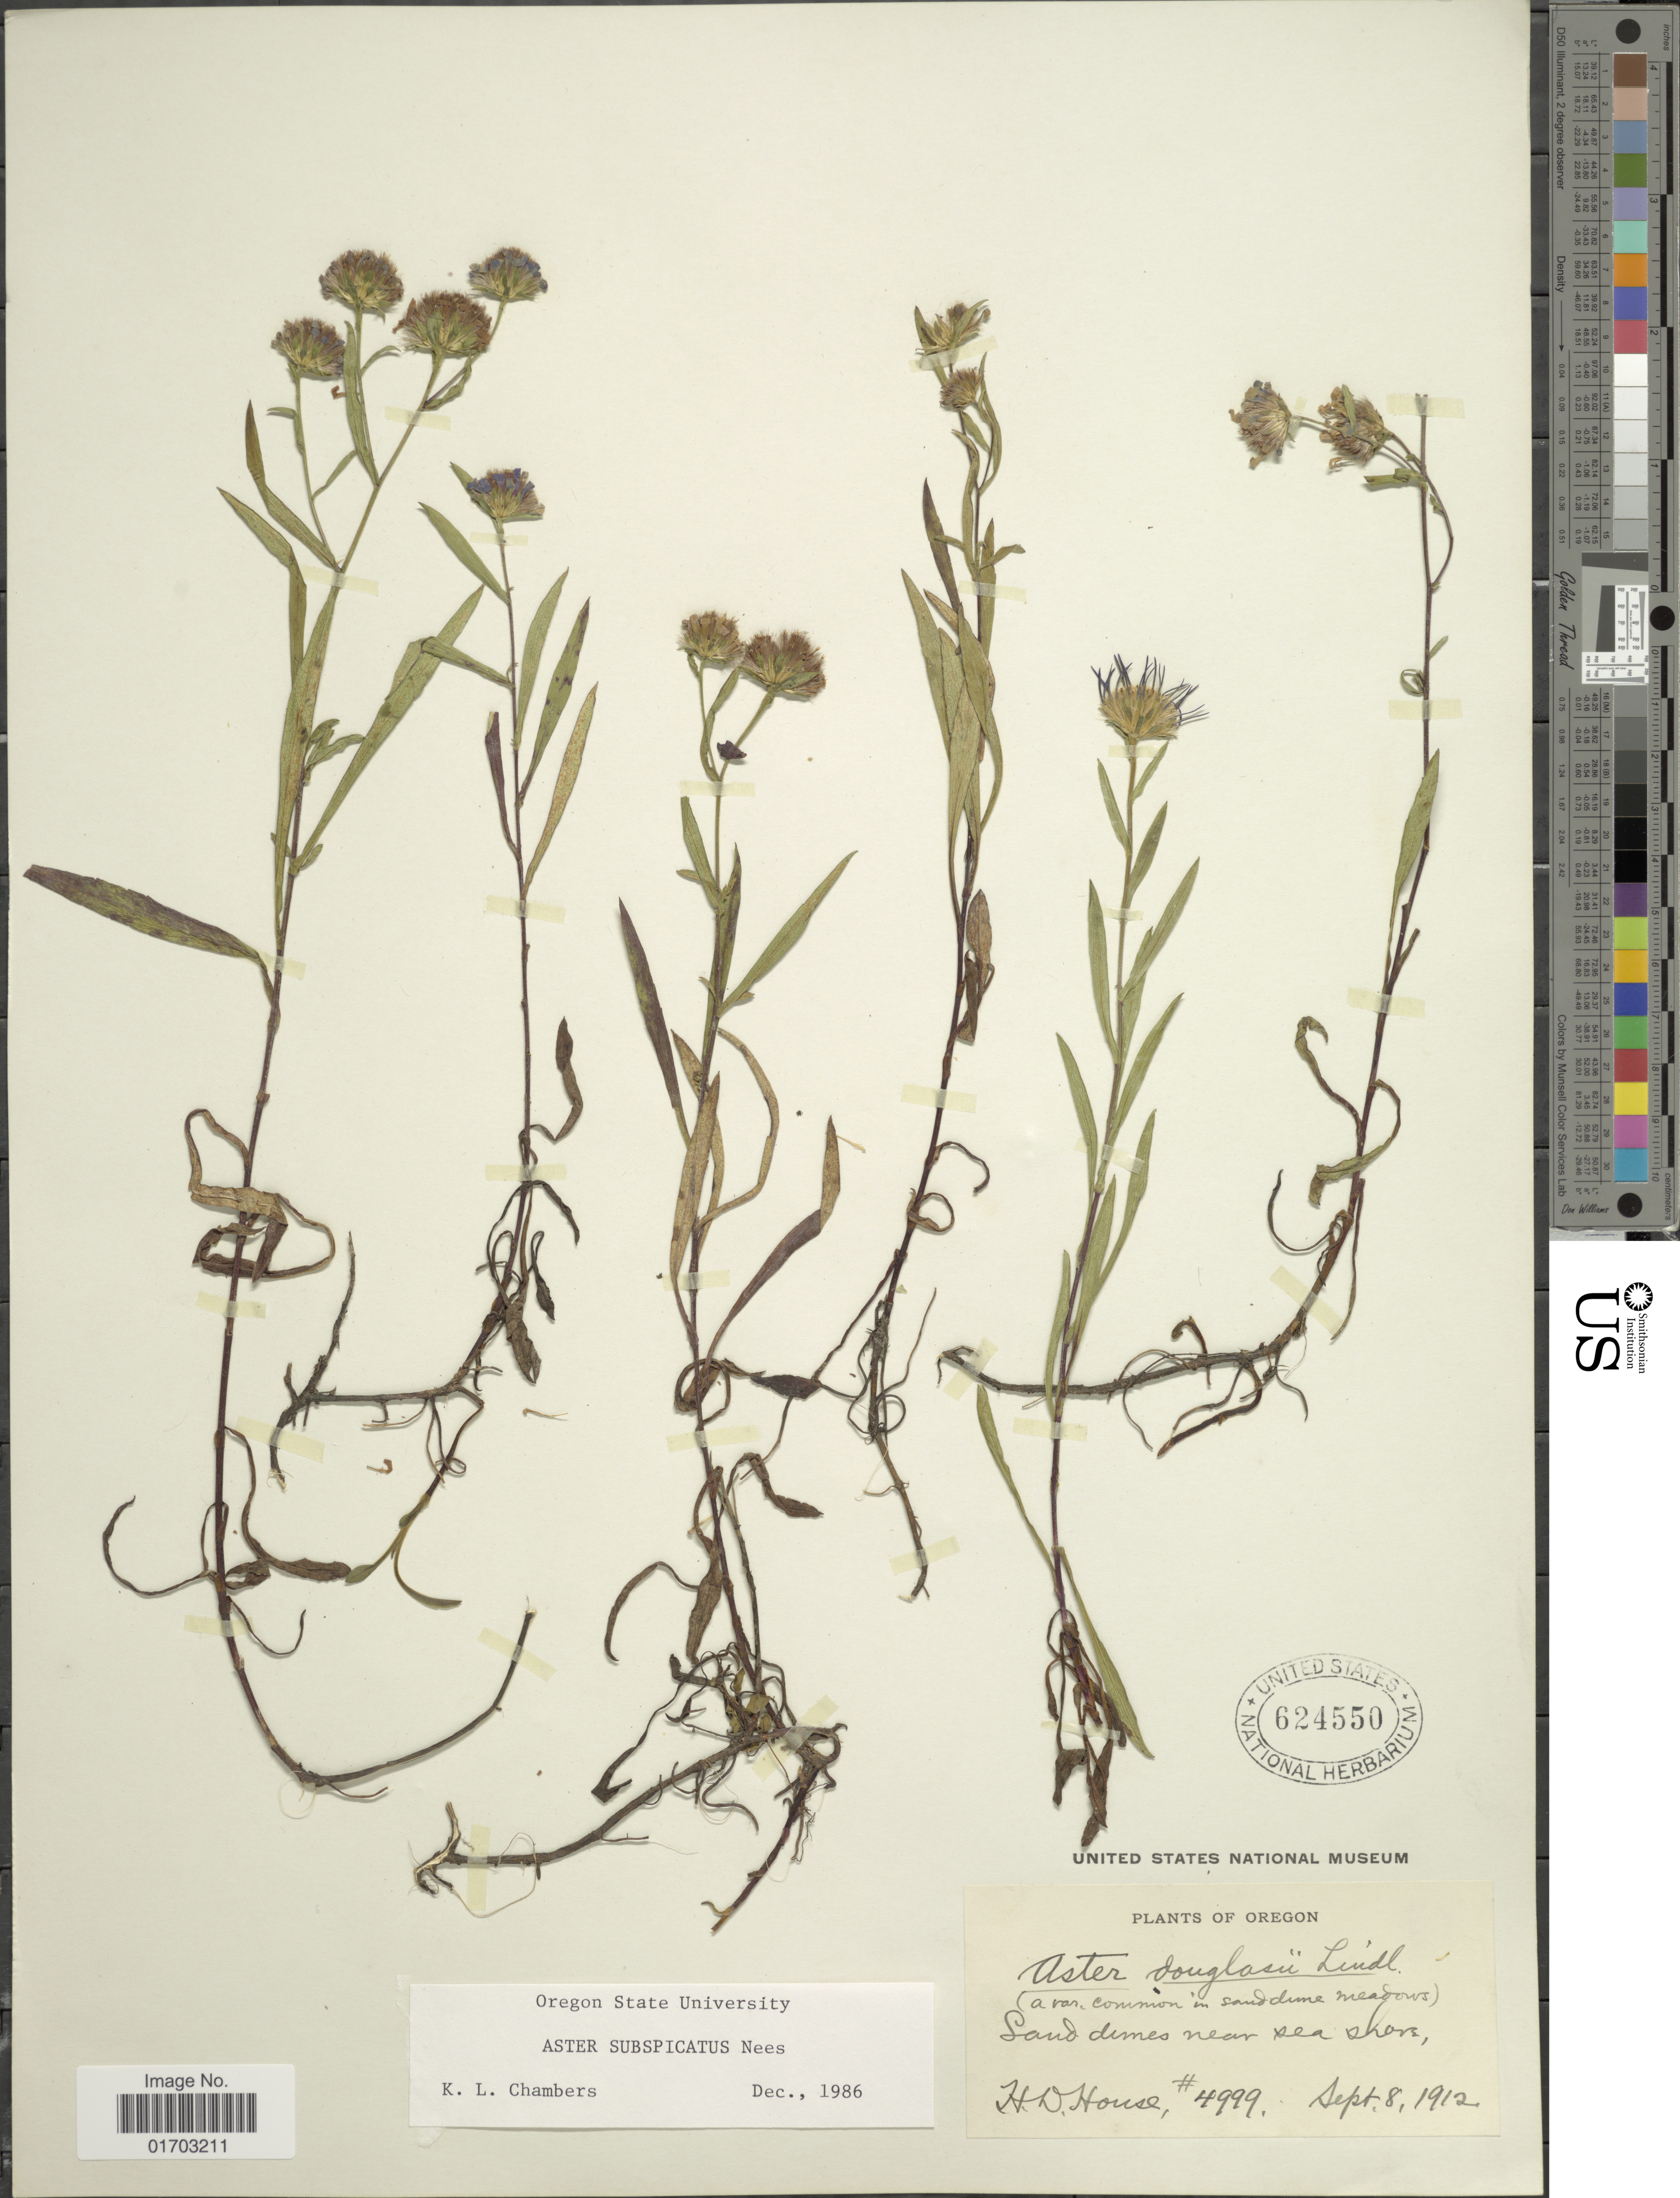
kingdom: Plantae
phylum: Tracheophyta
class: Magnoliopsida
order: Asterales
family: Asteraceae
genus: Symphyotrichum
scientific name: Symphyotrichum subspicatum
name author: (Nees) G.L. Nesom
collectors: H. D. House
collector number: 4999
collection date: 1912-09-08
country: United States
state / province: Oregon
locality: Sand dunes near sea shore.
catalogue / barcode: US 624550